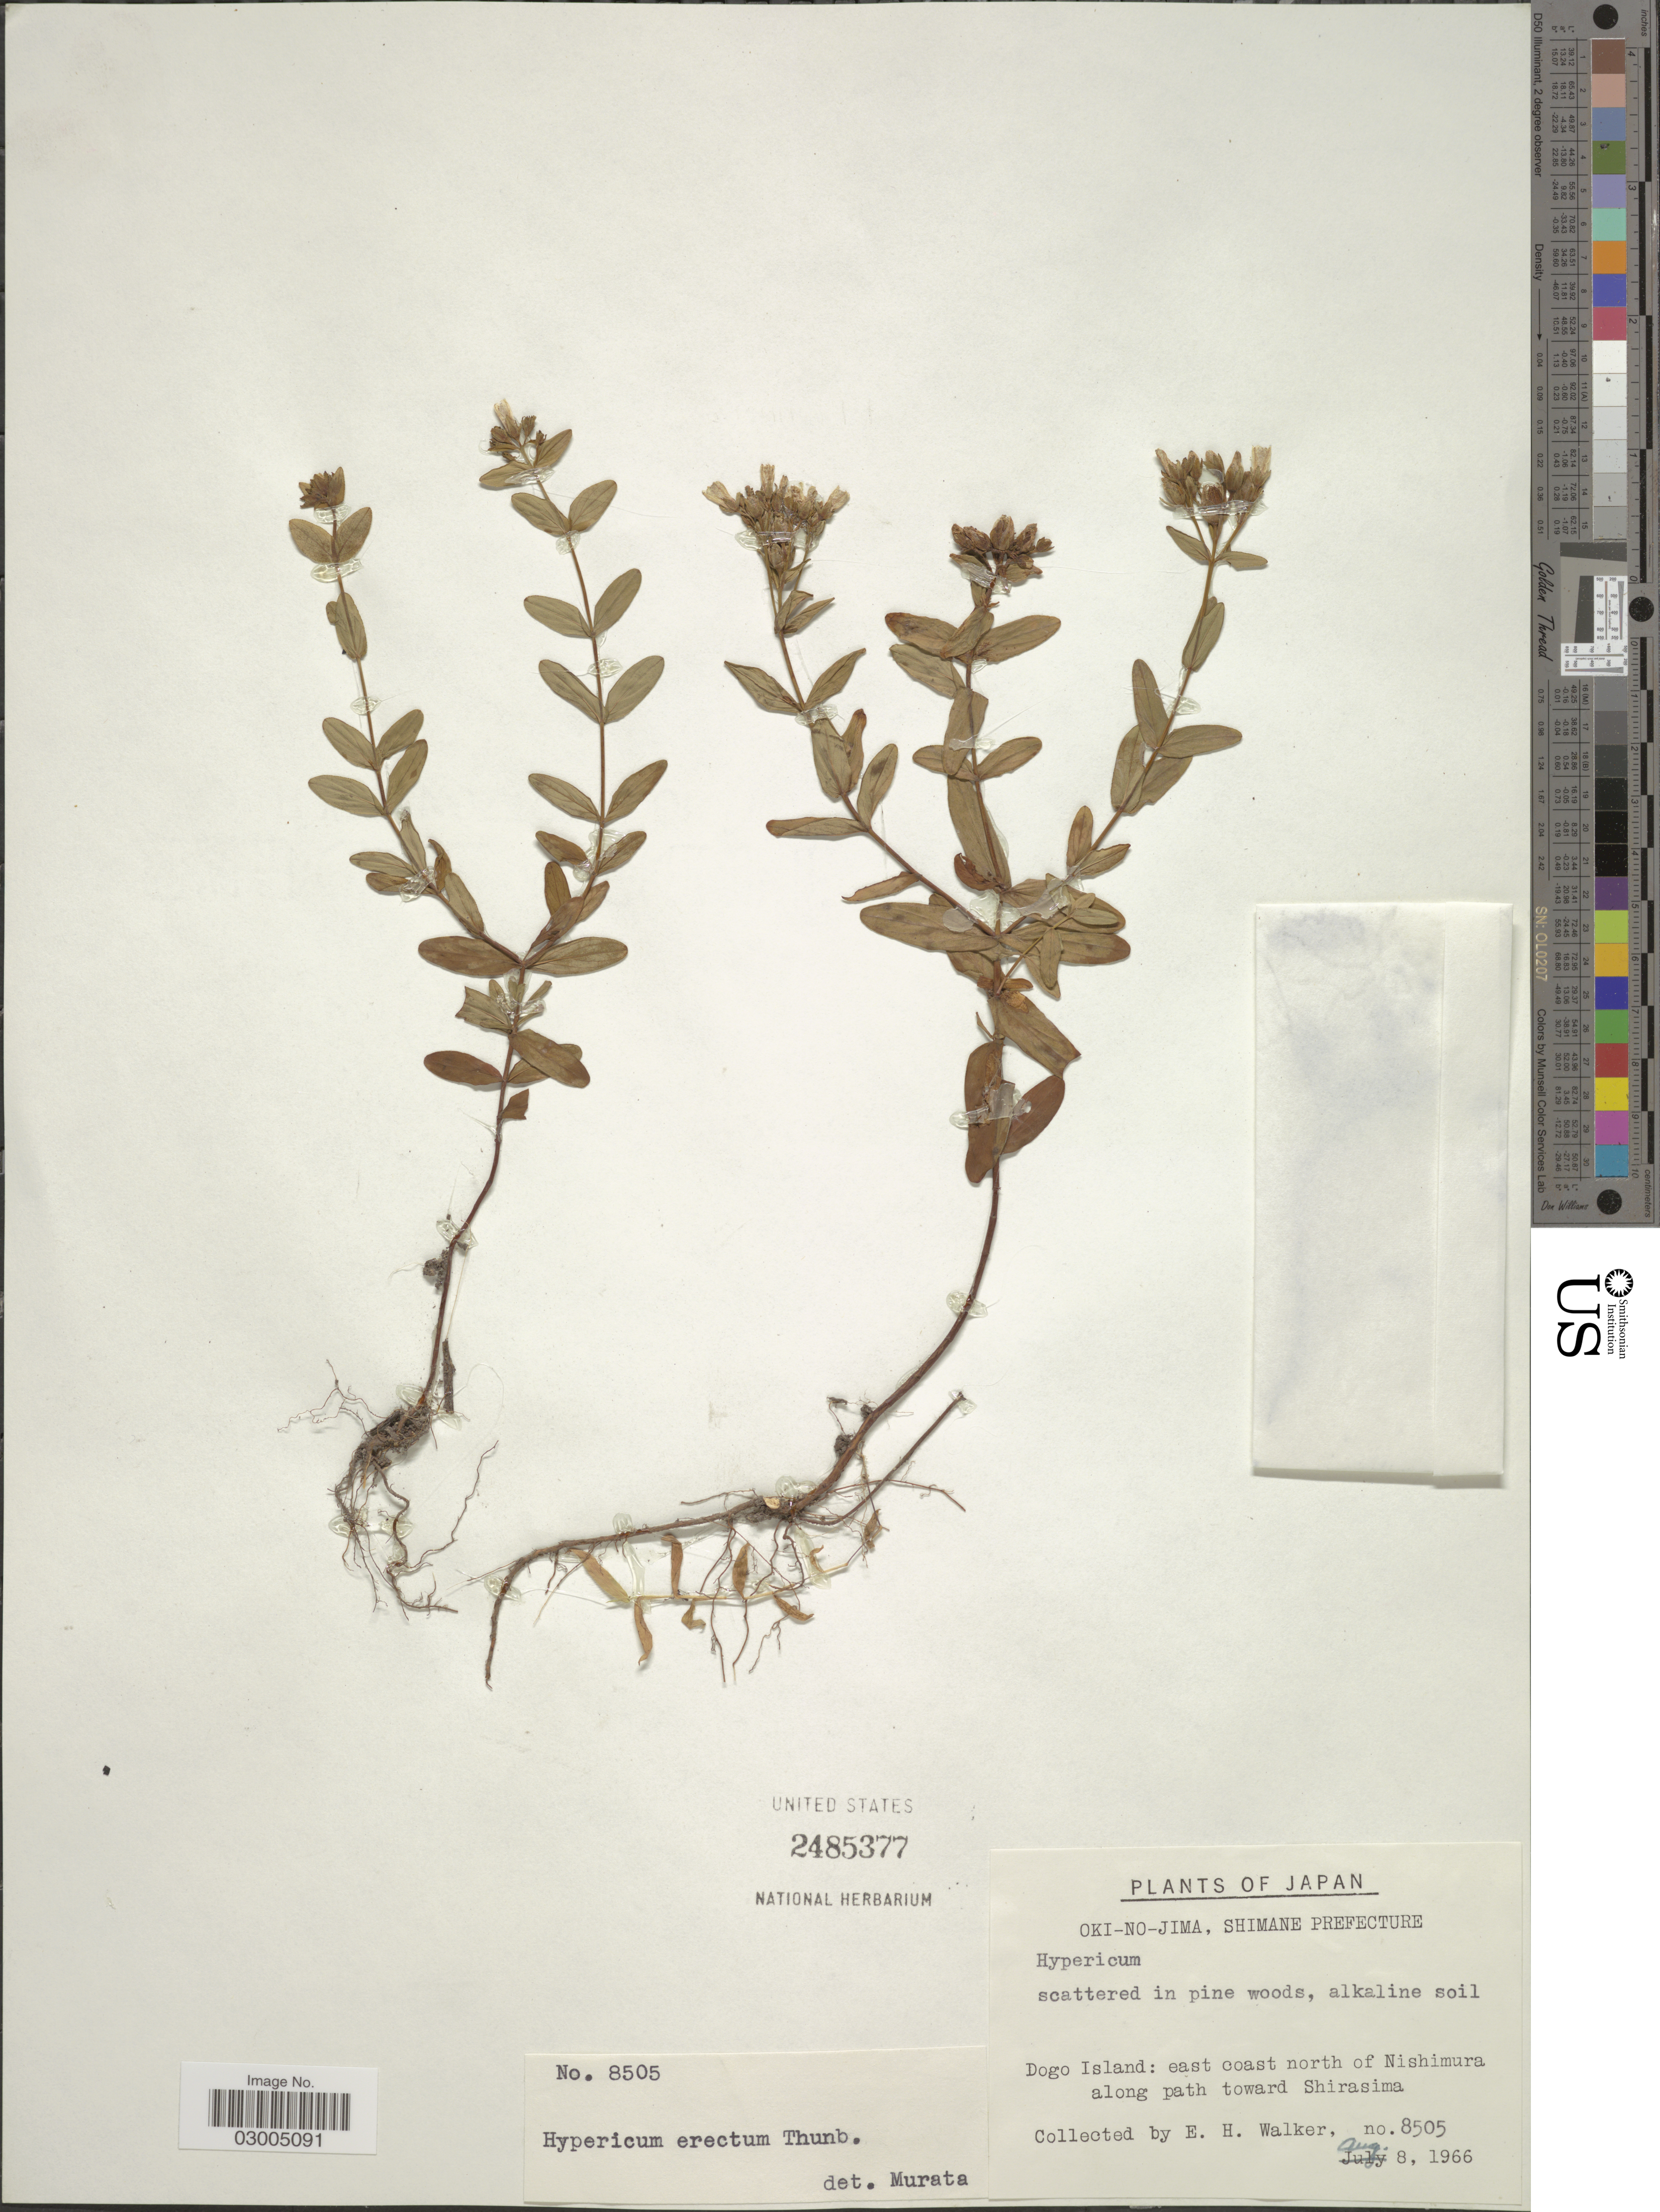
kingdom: Plantae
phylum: Tracheophyta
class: Magnoliopsida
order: Malpighiales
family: Hypericaceae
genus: Hypericum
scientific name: Hypericum erectum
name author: Thunb.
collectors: E. H. Walker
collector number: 8505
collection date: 1966-08-08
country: Japan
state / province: Simane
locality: Oki-No-Jima, Shimane Prefecture. Dogo Island: east coast north of Nishimura along path toward Shirasima.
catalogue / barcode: US 2485377